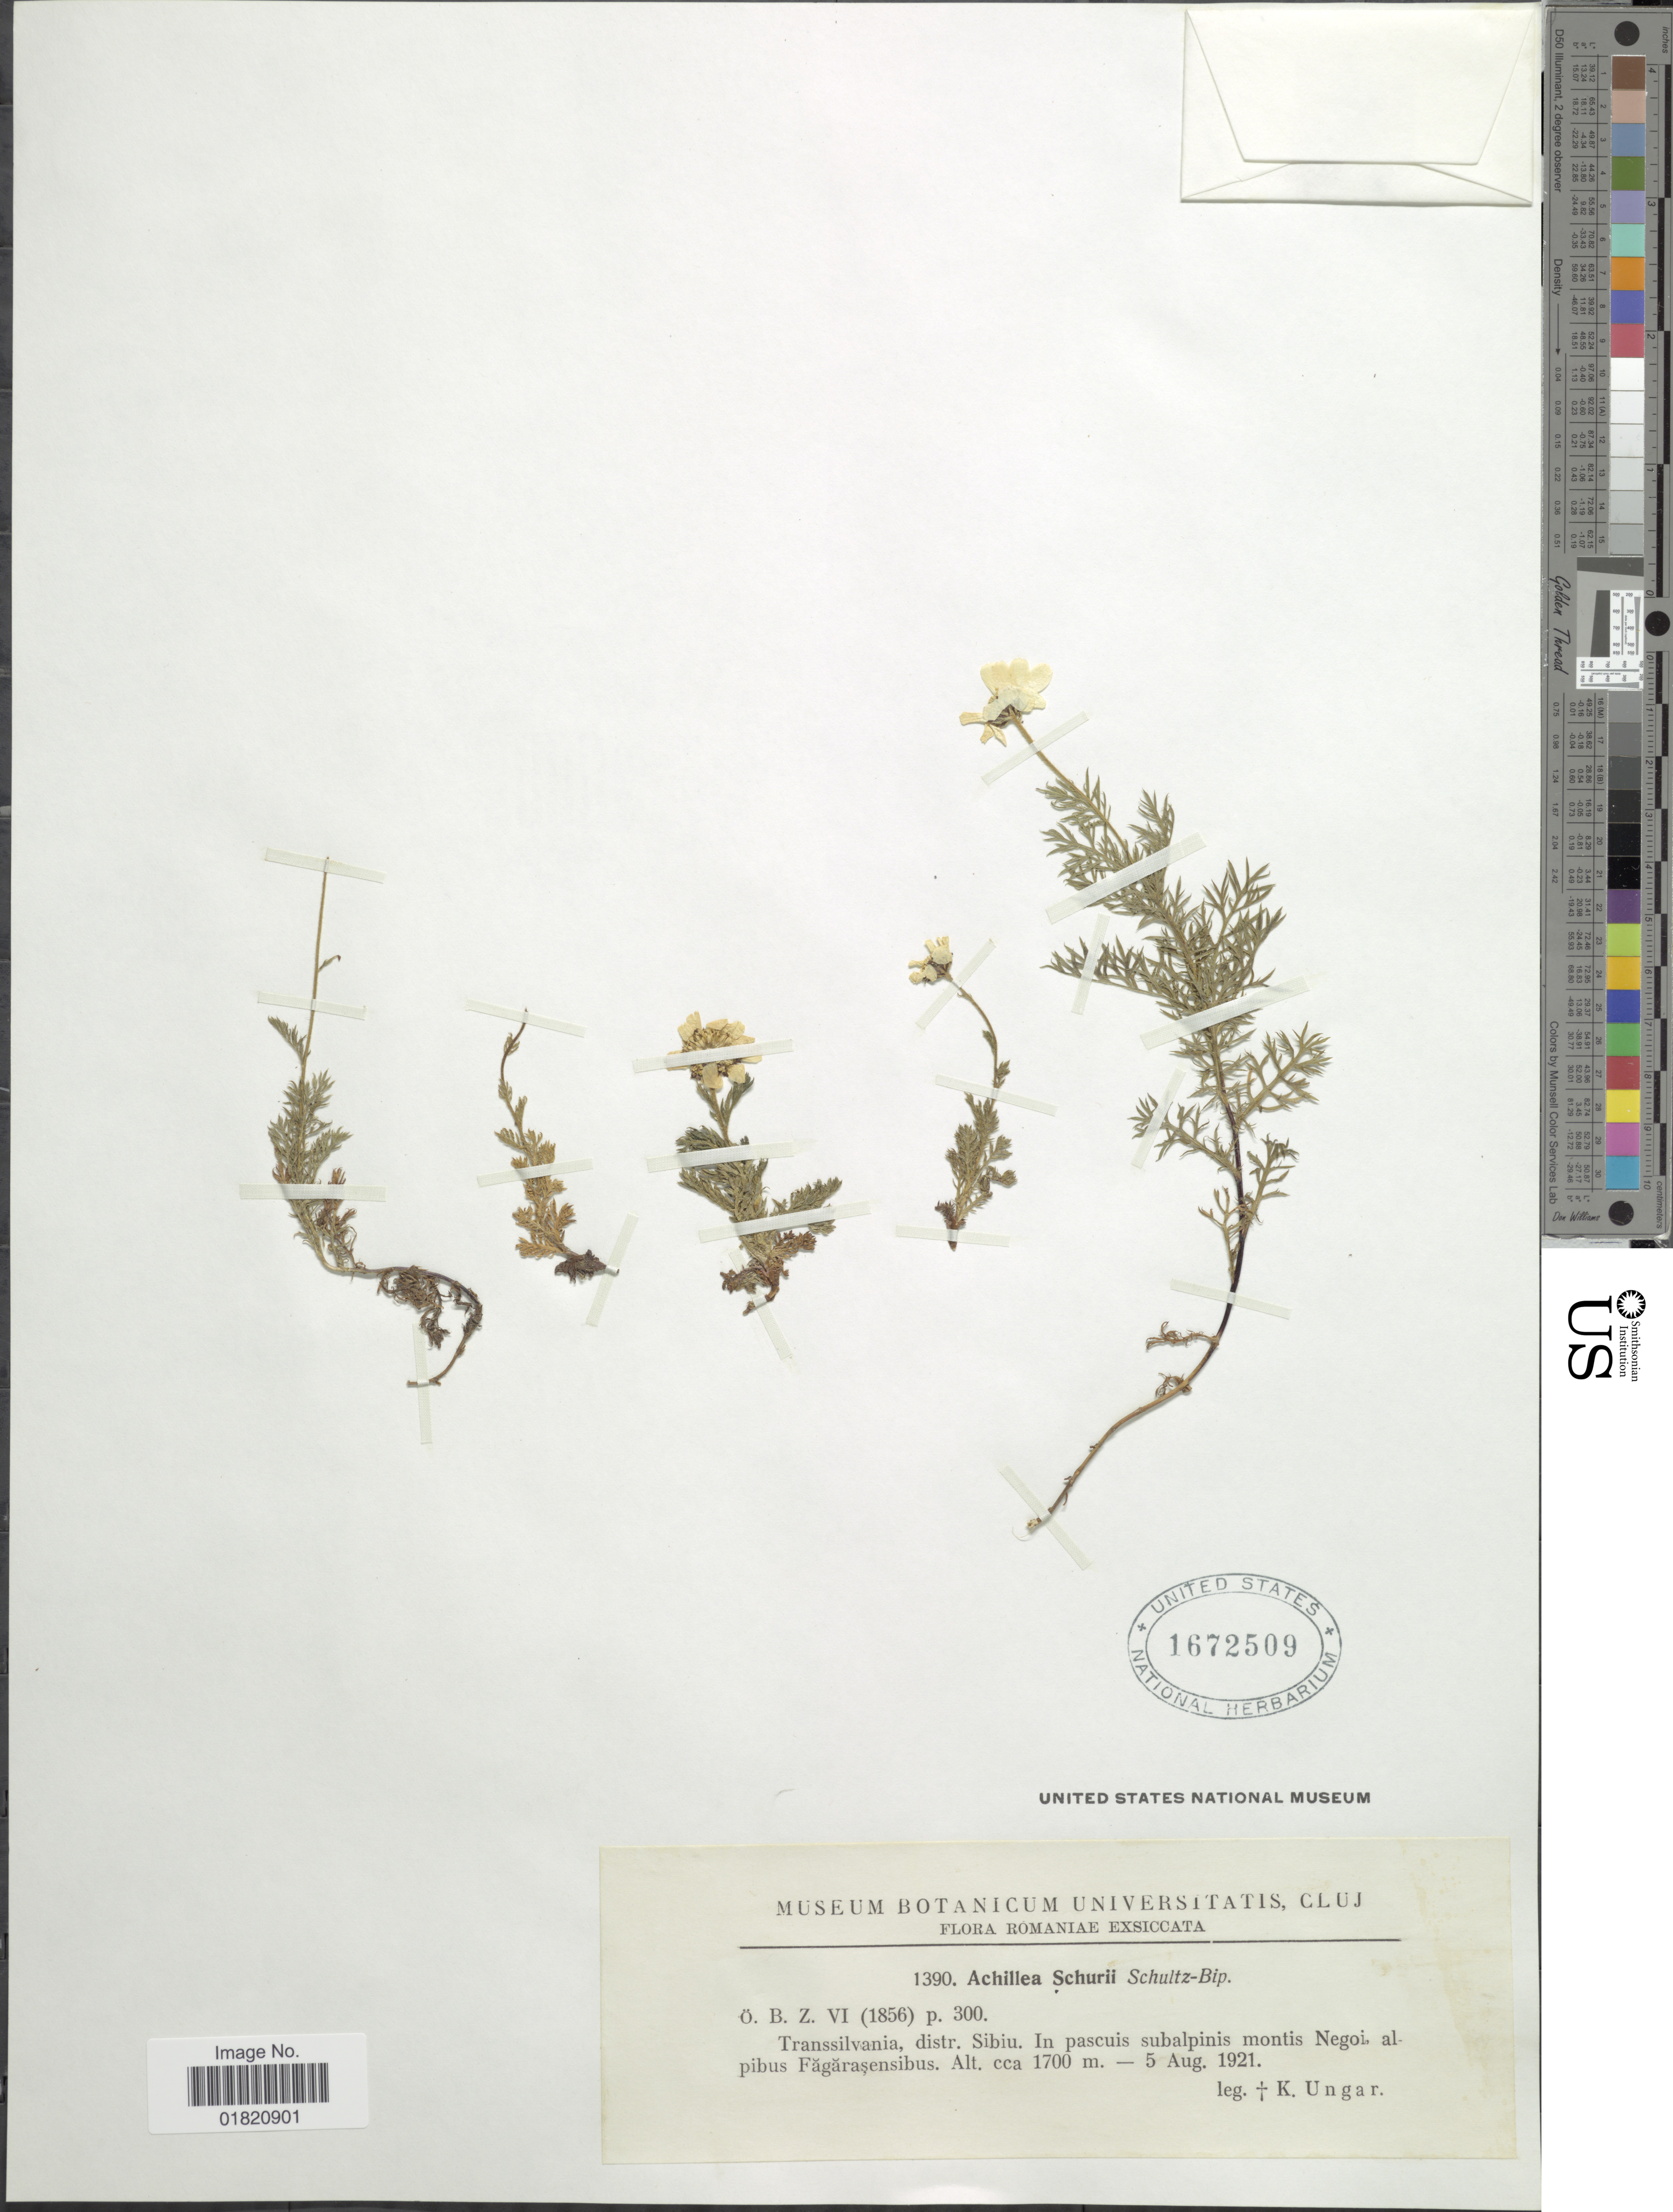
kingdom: Plantae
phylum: Tracheophyta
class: Magnoliopsida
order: Asterales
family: Asteraceae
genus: Achillea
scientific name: Achillea schurii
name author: Sch. Bip.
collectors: K. Ungar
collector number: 1390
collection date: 1921-08-05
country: Romania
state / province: Sibiu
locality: Transsilvania. In pascuis subalpinis montis Negoi, alpibus Fagarašensibus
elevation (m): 1700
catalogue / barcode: US 1672509